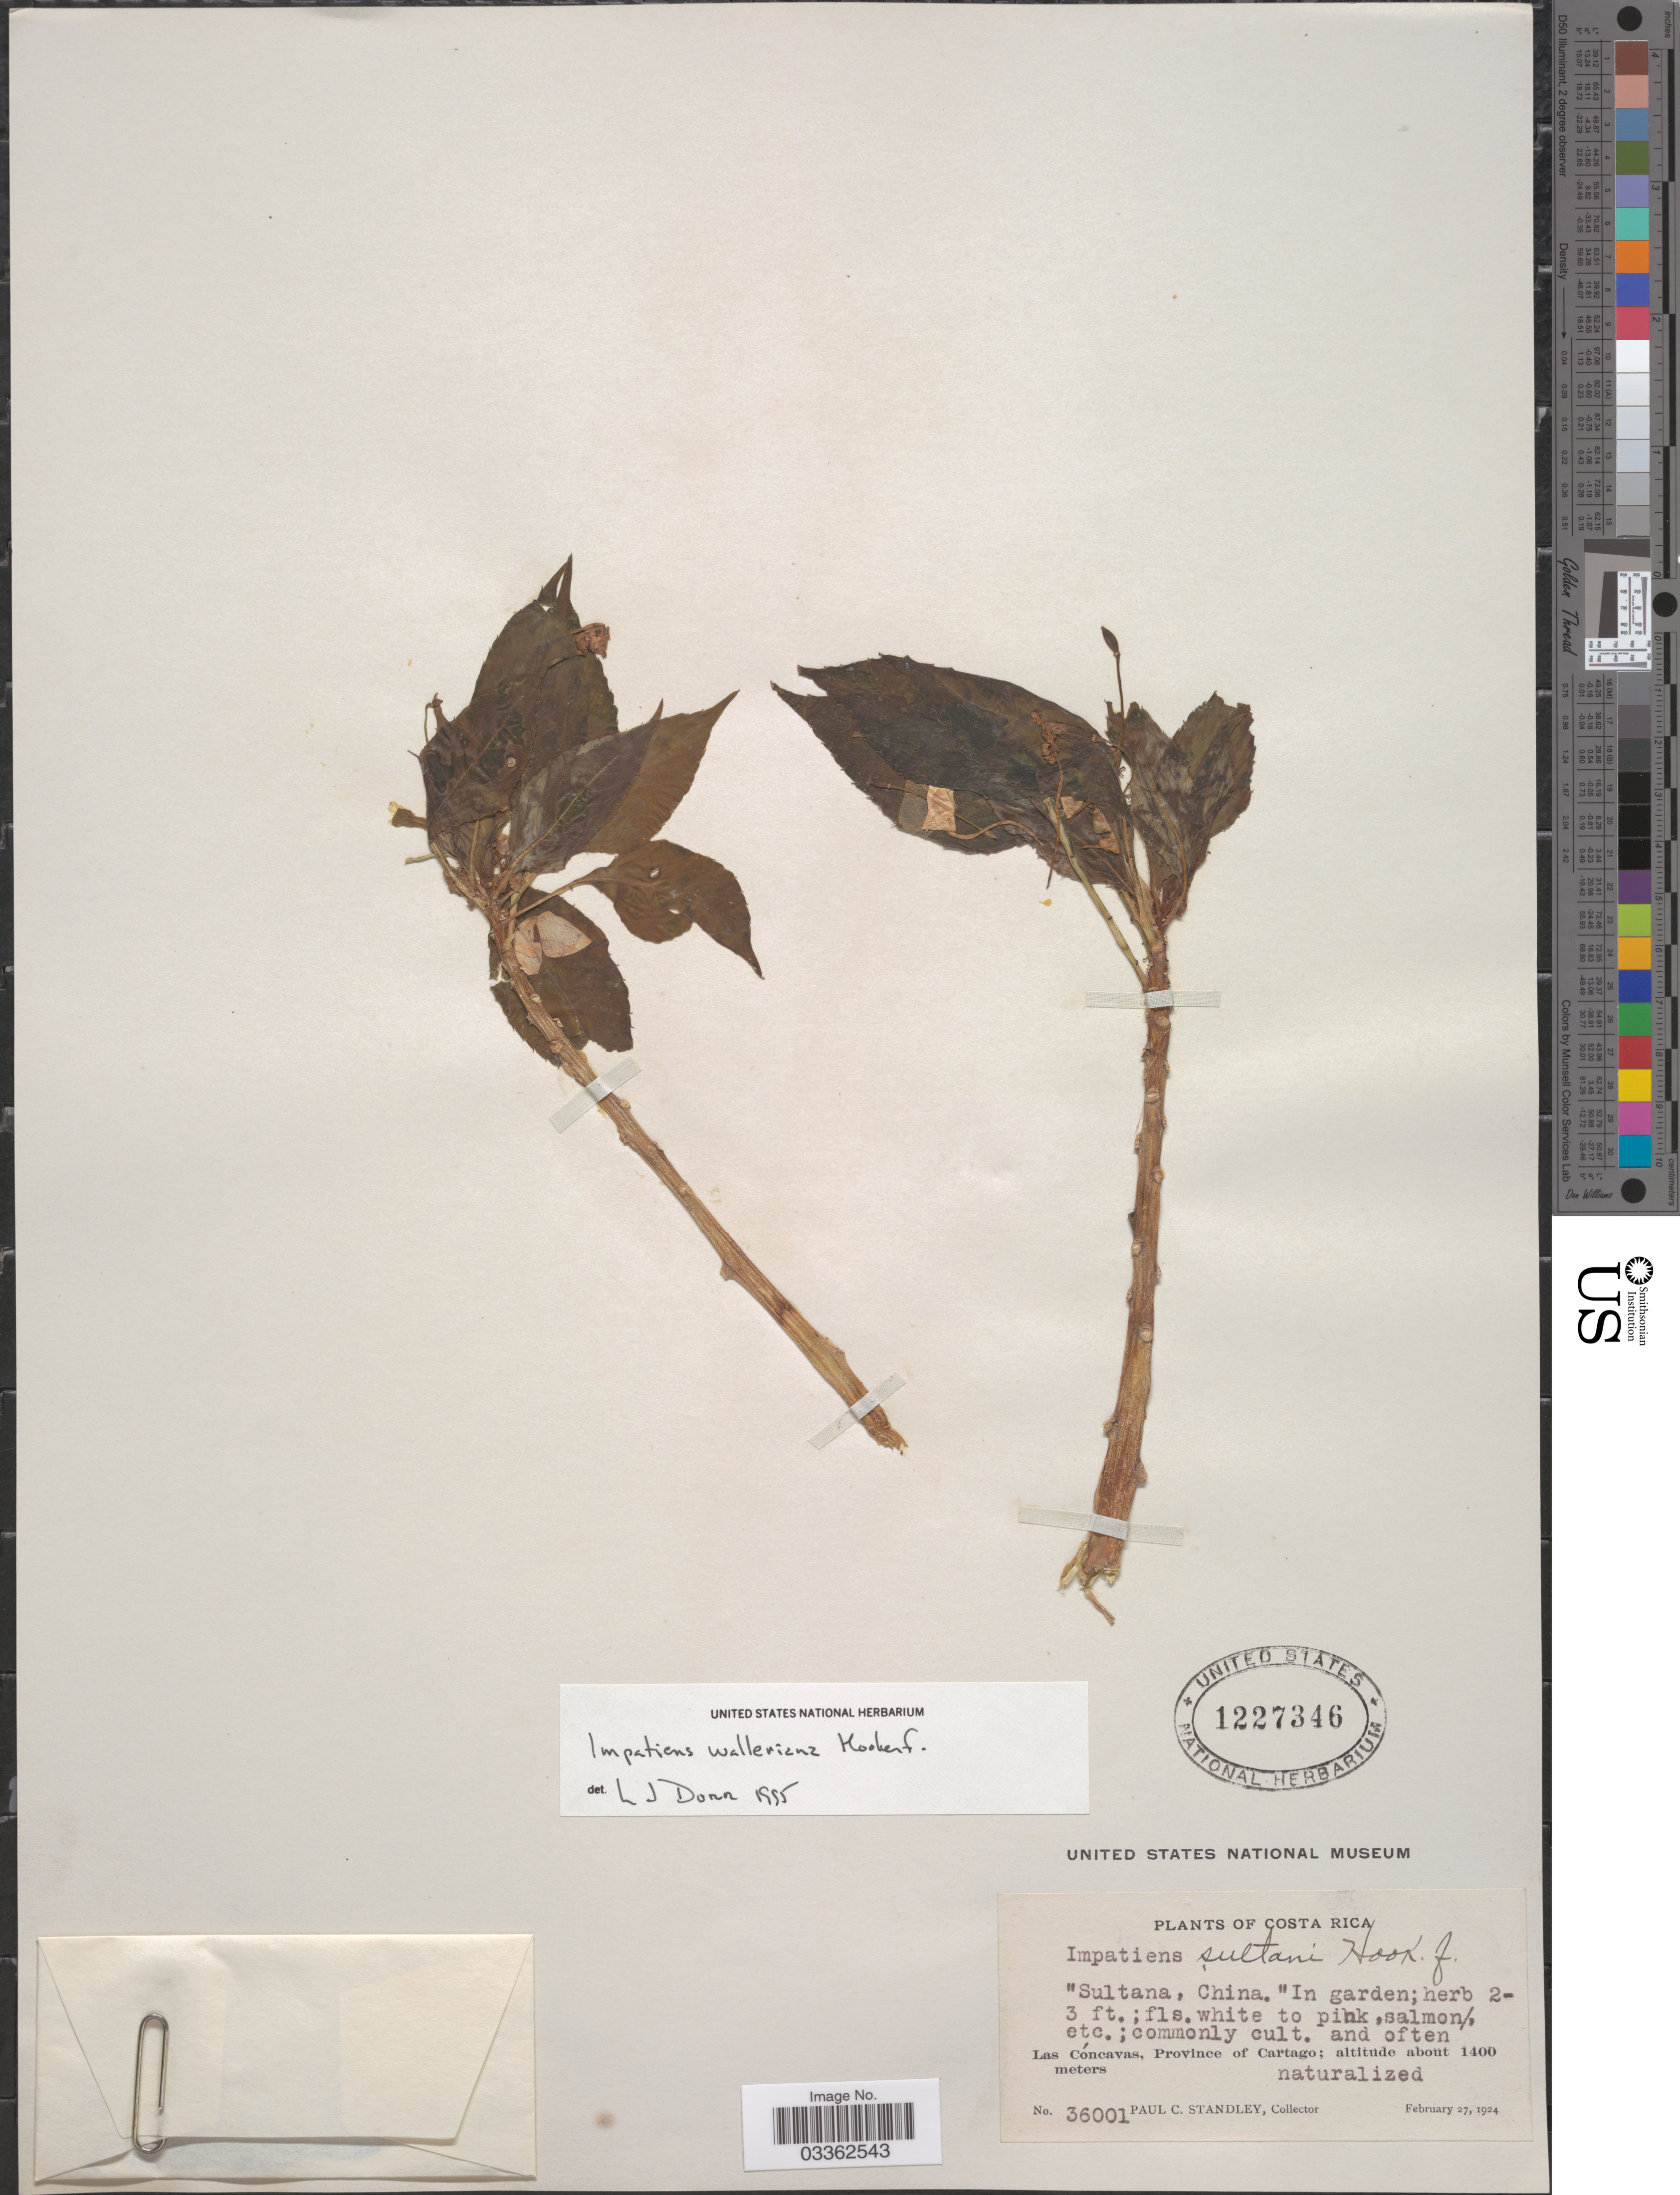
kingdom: Plantae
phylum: Tracheophyta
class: Magnoliopsida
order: Ericales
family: Balsaminaceae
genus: Impatiens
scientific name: Impatiens walleriana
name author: Hook. f.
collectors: P. C. Standley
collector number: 36001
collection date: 1924-02-27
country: Costa Rica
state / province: Cartago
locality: Las Cóncavas.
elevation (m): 1400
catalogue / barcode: US 1227346